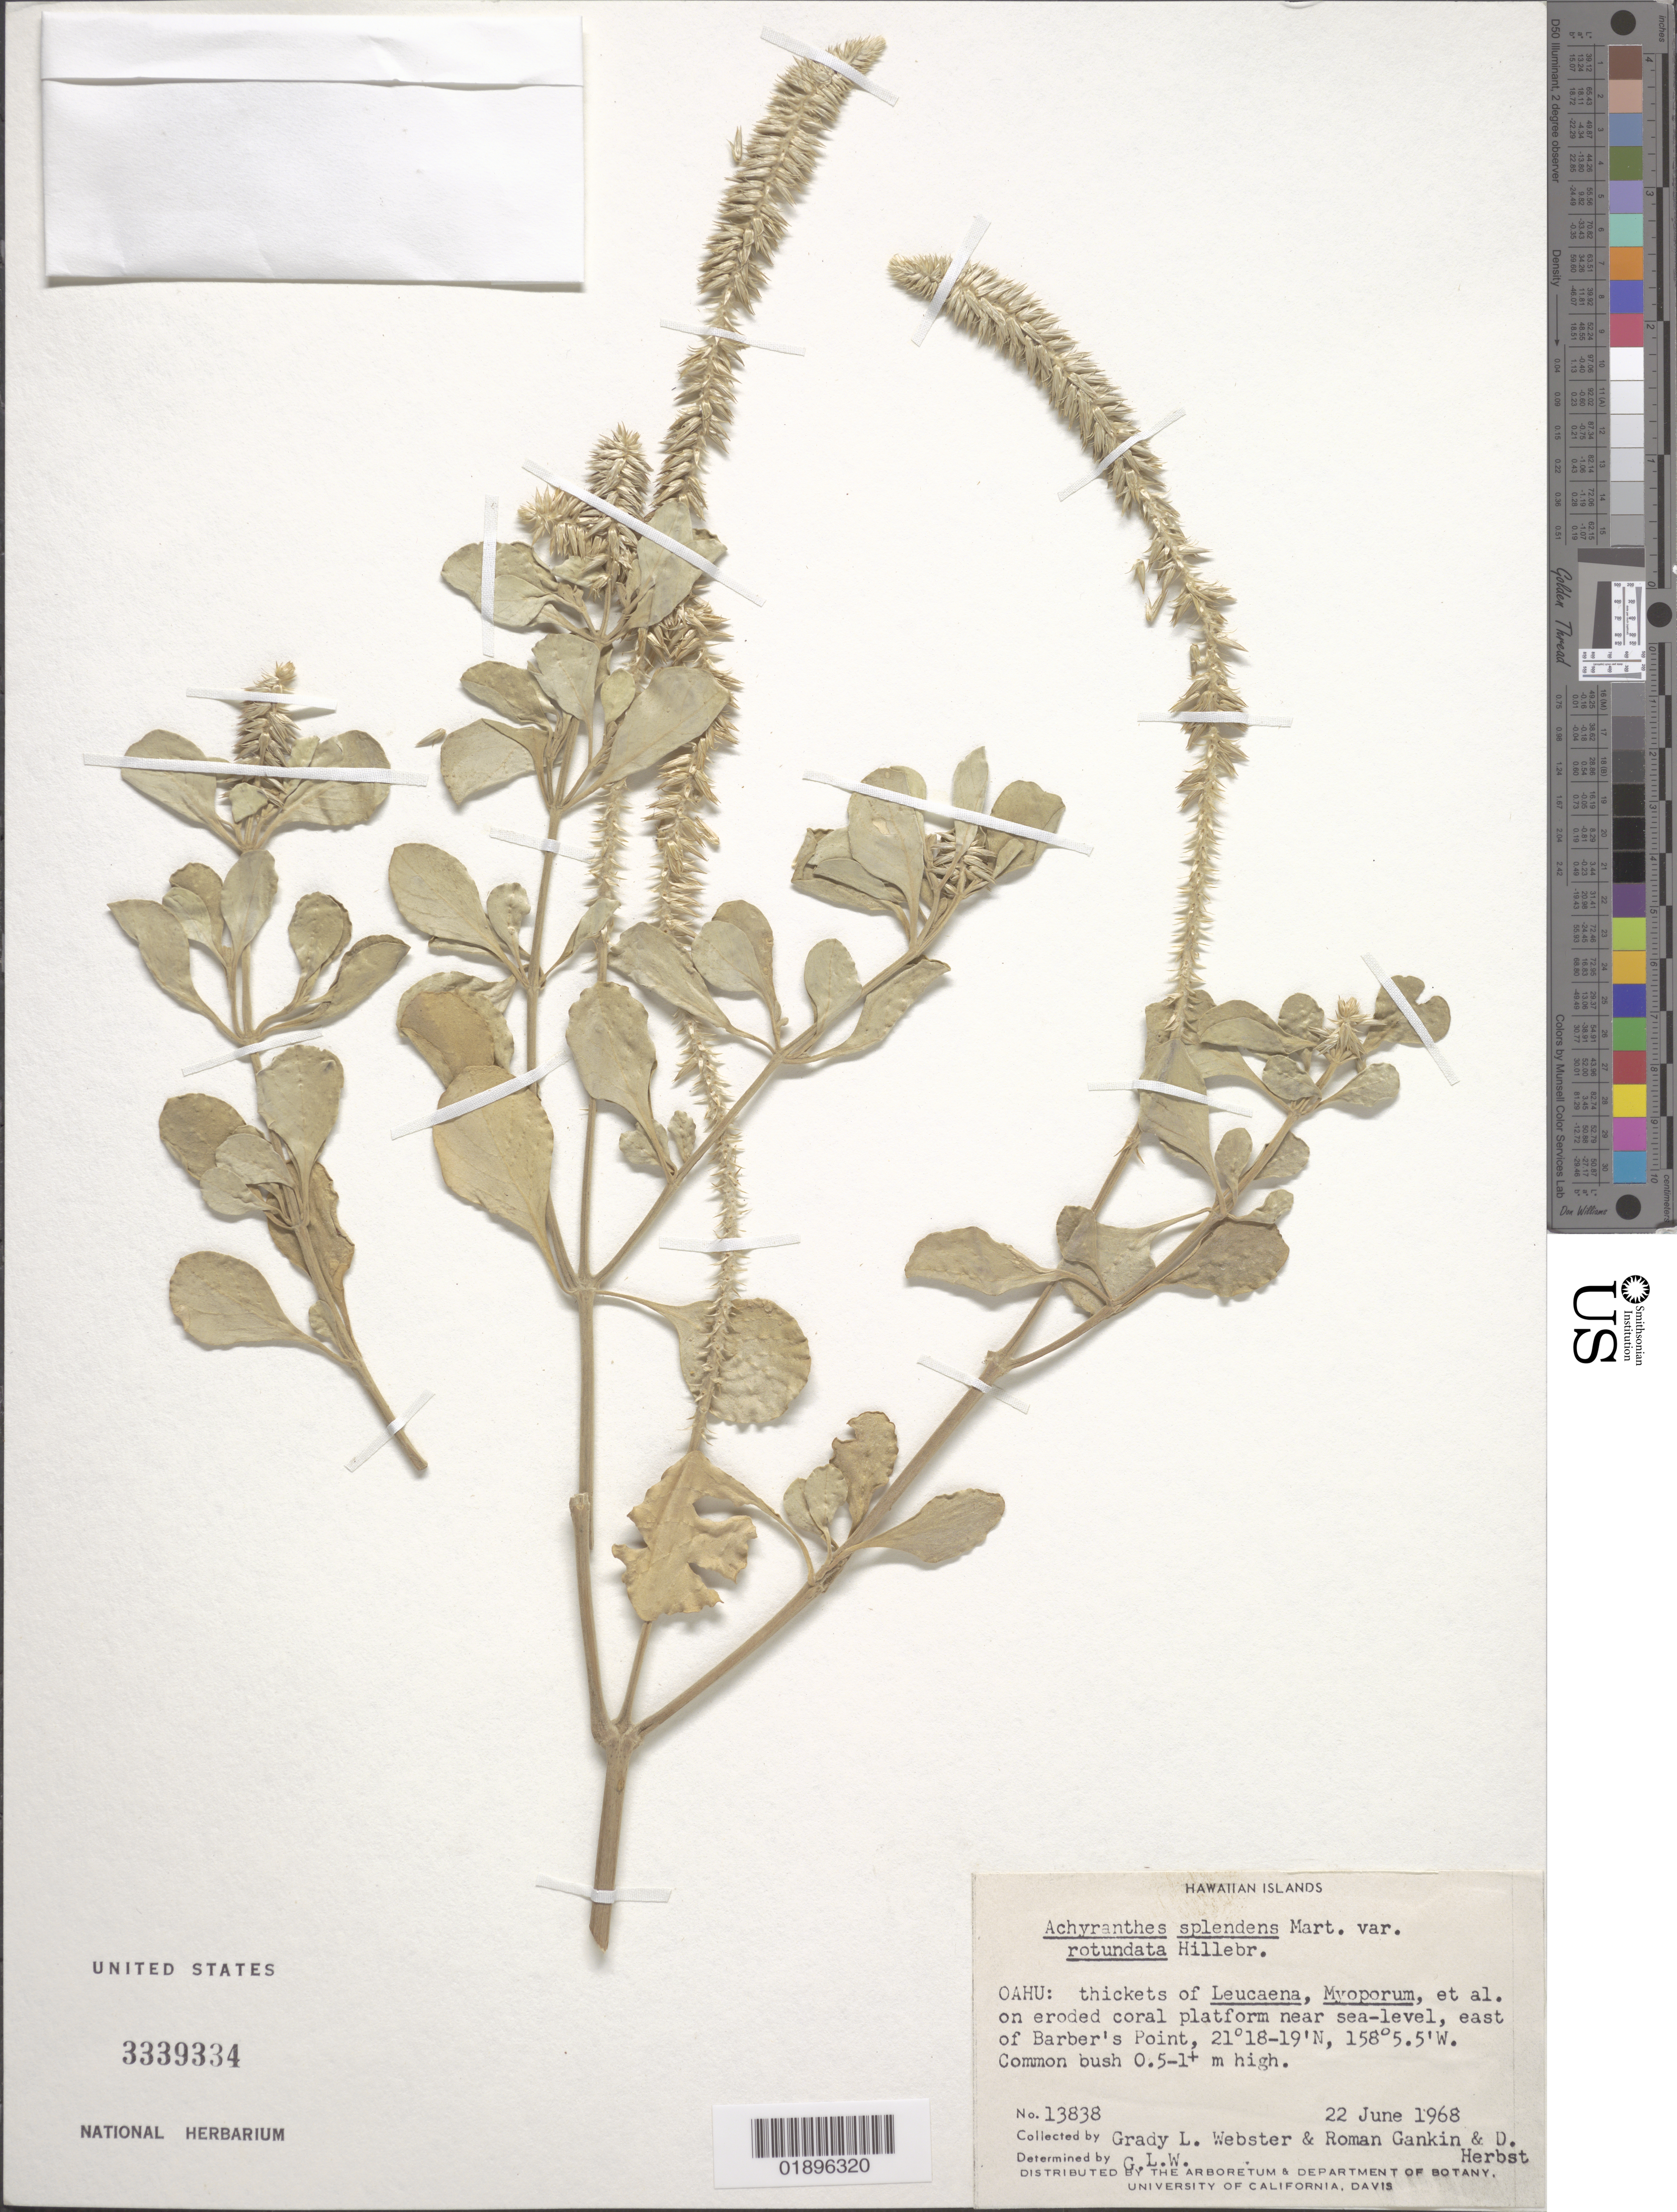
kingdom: Plantae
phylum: Tracheophyta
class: Magnoliopsida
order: Caryophyllales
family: Amaranthaceae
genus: Achyranthes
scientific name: Achyranthes splendens var. rotundata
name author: Hillebr.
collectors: G. L. Webster, R. Gankin & D. R. Herbst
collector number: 13838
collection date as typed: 22 Jun 1968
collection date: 1968-06-22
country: United States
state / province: Hawaii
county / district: Honolulu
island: Oahu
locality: East of Barber's Point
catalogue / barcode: US 3339334